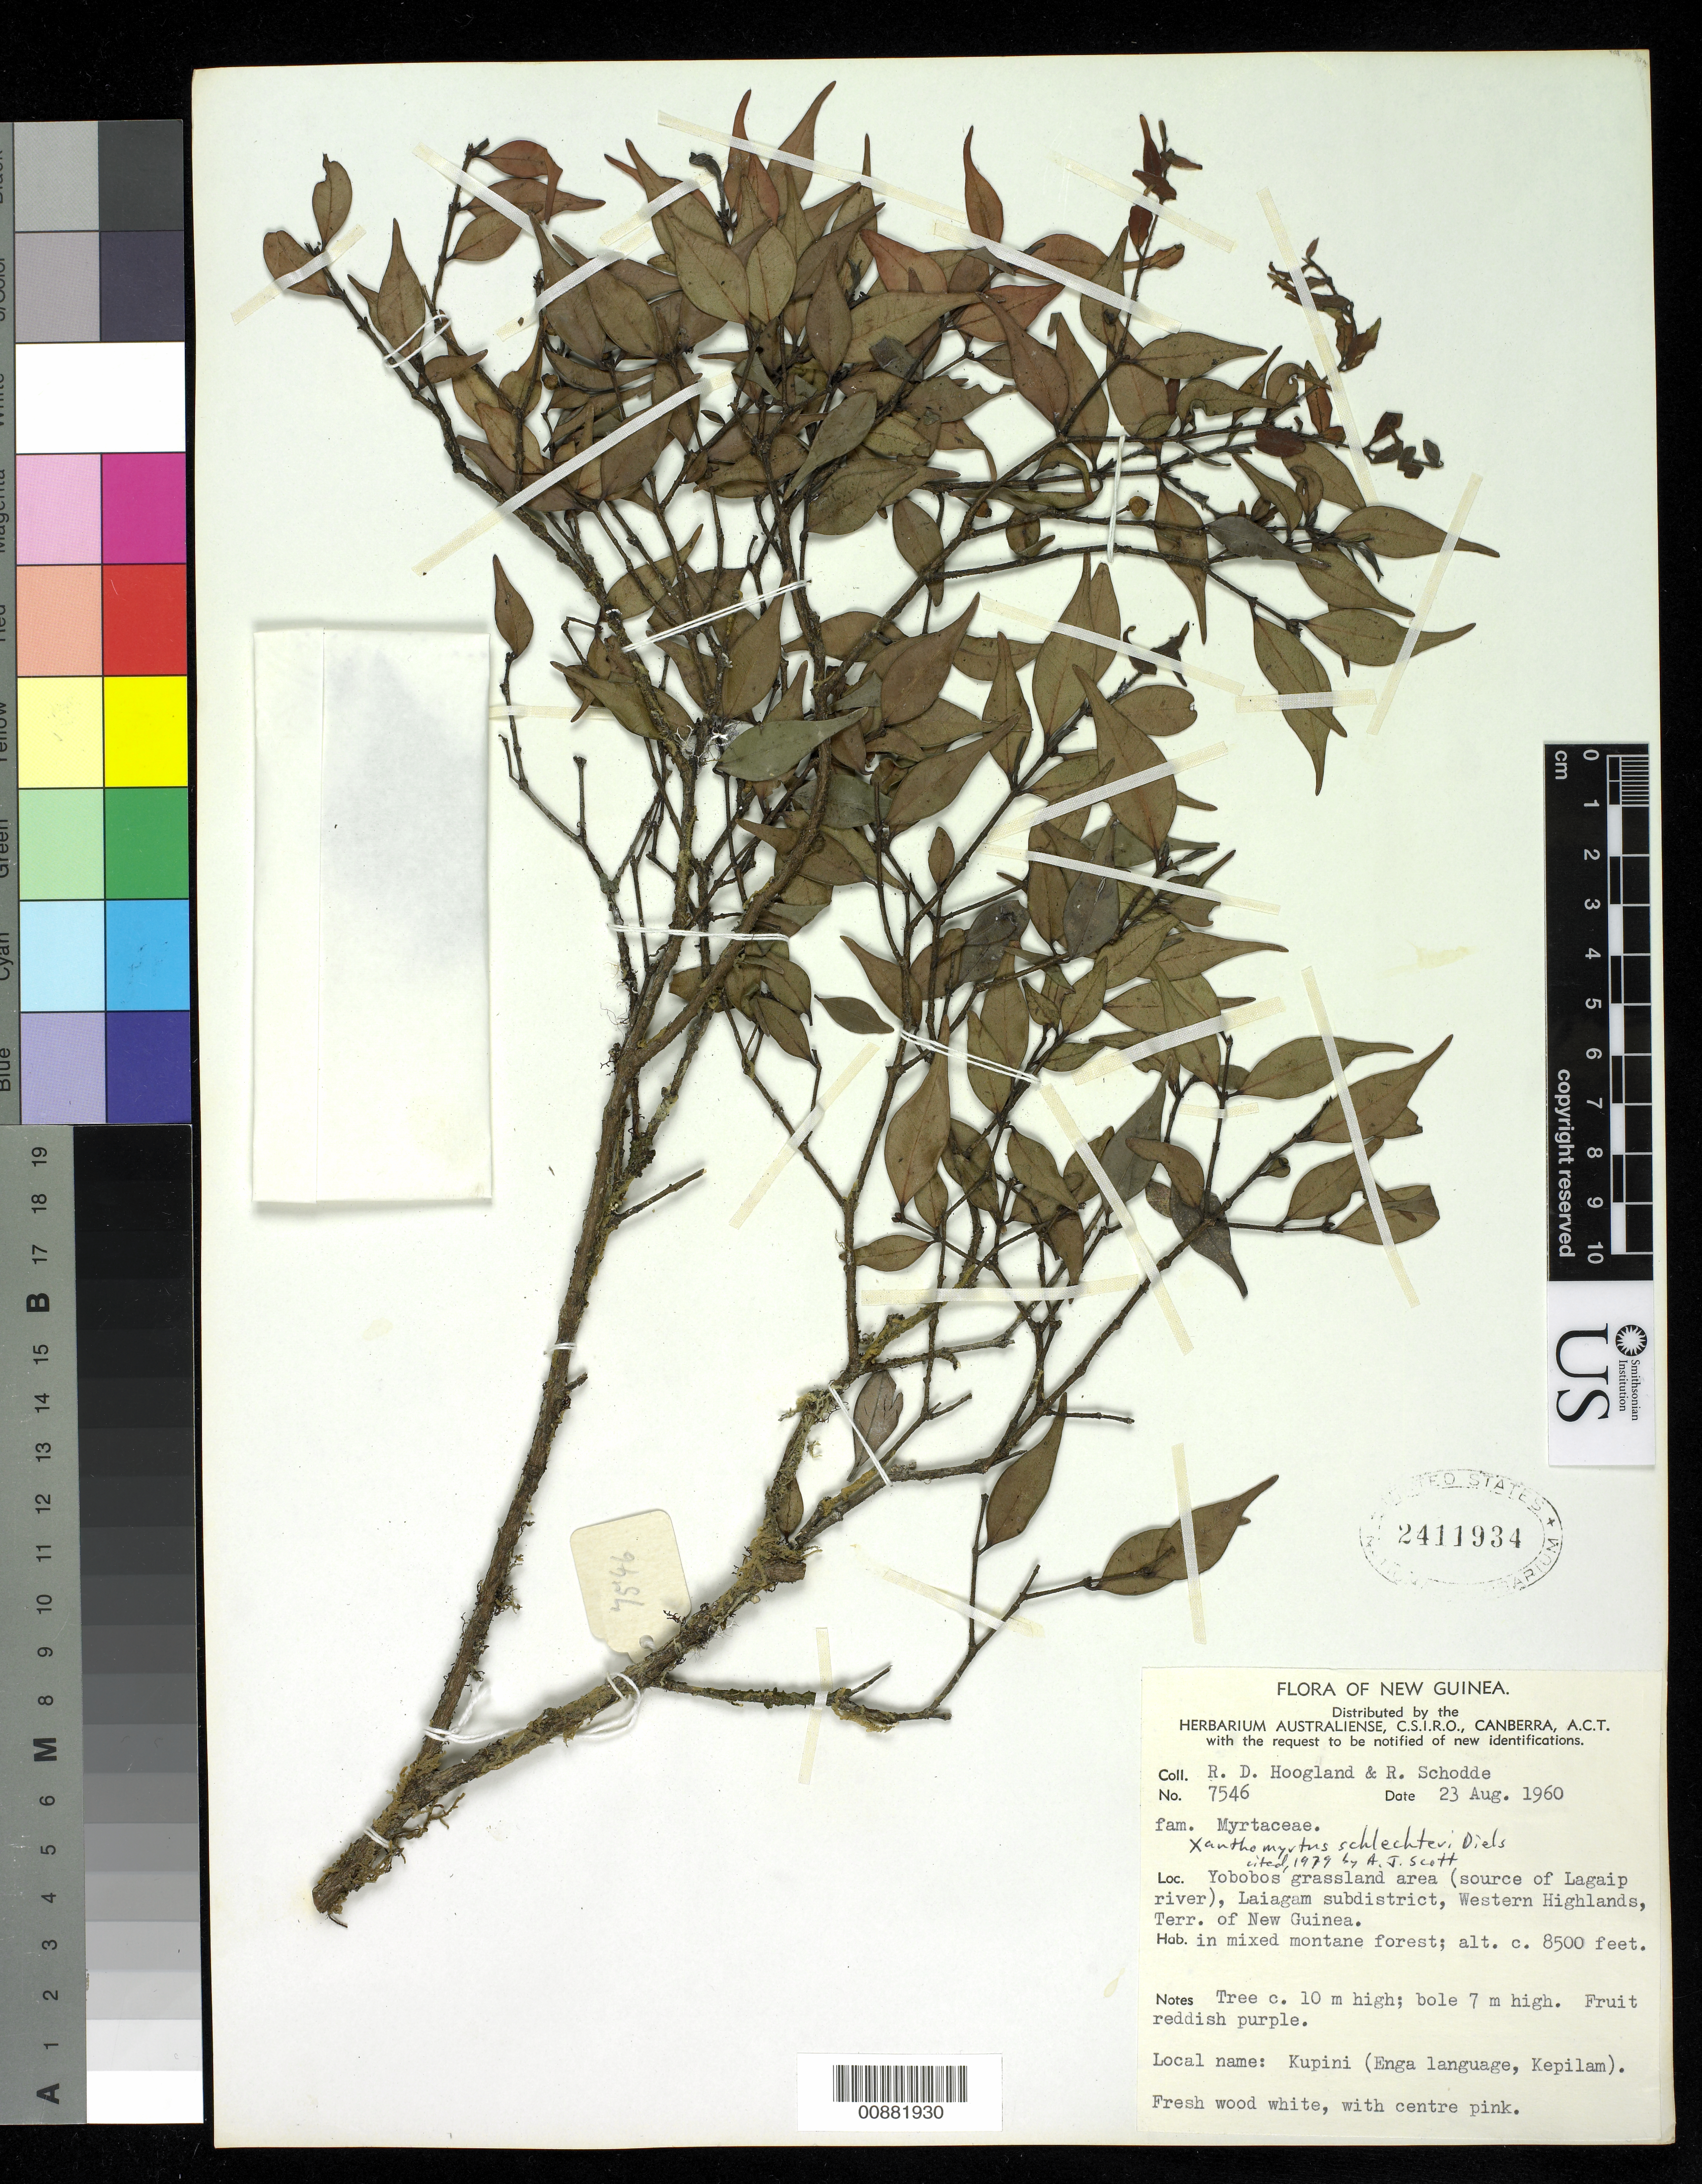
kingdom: Plantae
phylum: Tracheophyta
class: Magnoliopsida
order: Myrtales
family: Myrtaceae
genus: Xanthomyrtus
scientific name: Xanthomyrtus schlechteri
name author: Diels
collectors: R. D. Hoogland & R. Schodde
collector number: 7546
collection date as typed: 23 Aug 1960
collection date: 1960-08-23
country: Papua New Guinea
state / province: Enga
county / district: Laiagam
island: New Guinea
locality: Yobobos grassland area (source of Lagaip River)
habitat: in mixed montane forest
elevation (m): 2591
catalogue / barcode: US 2411934